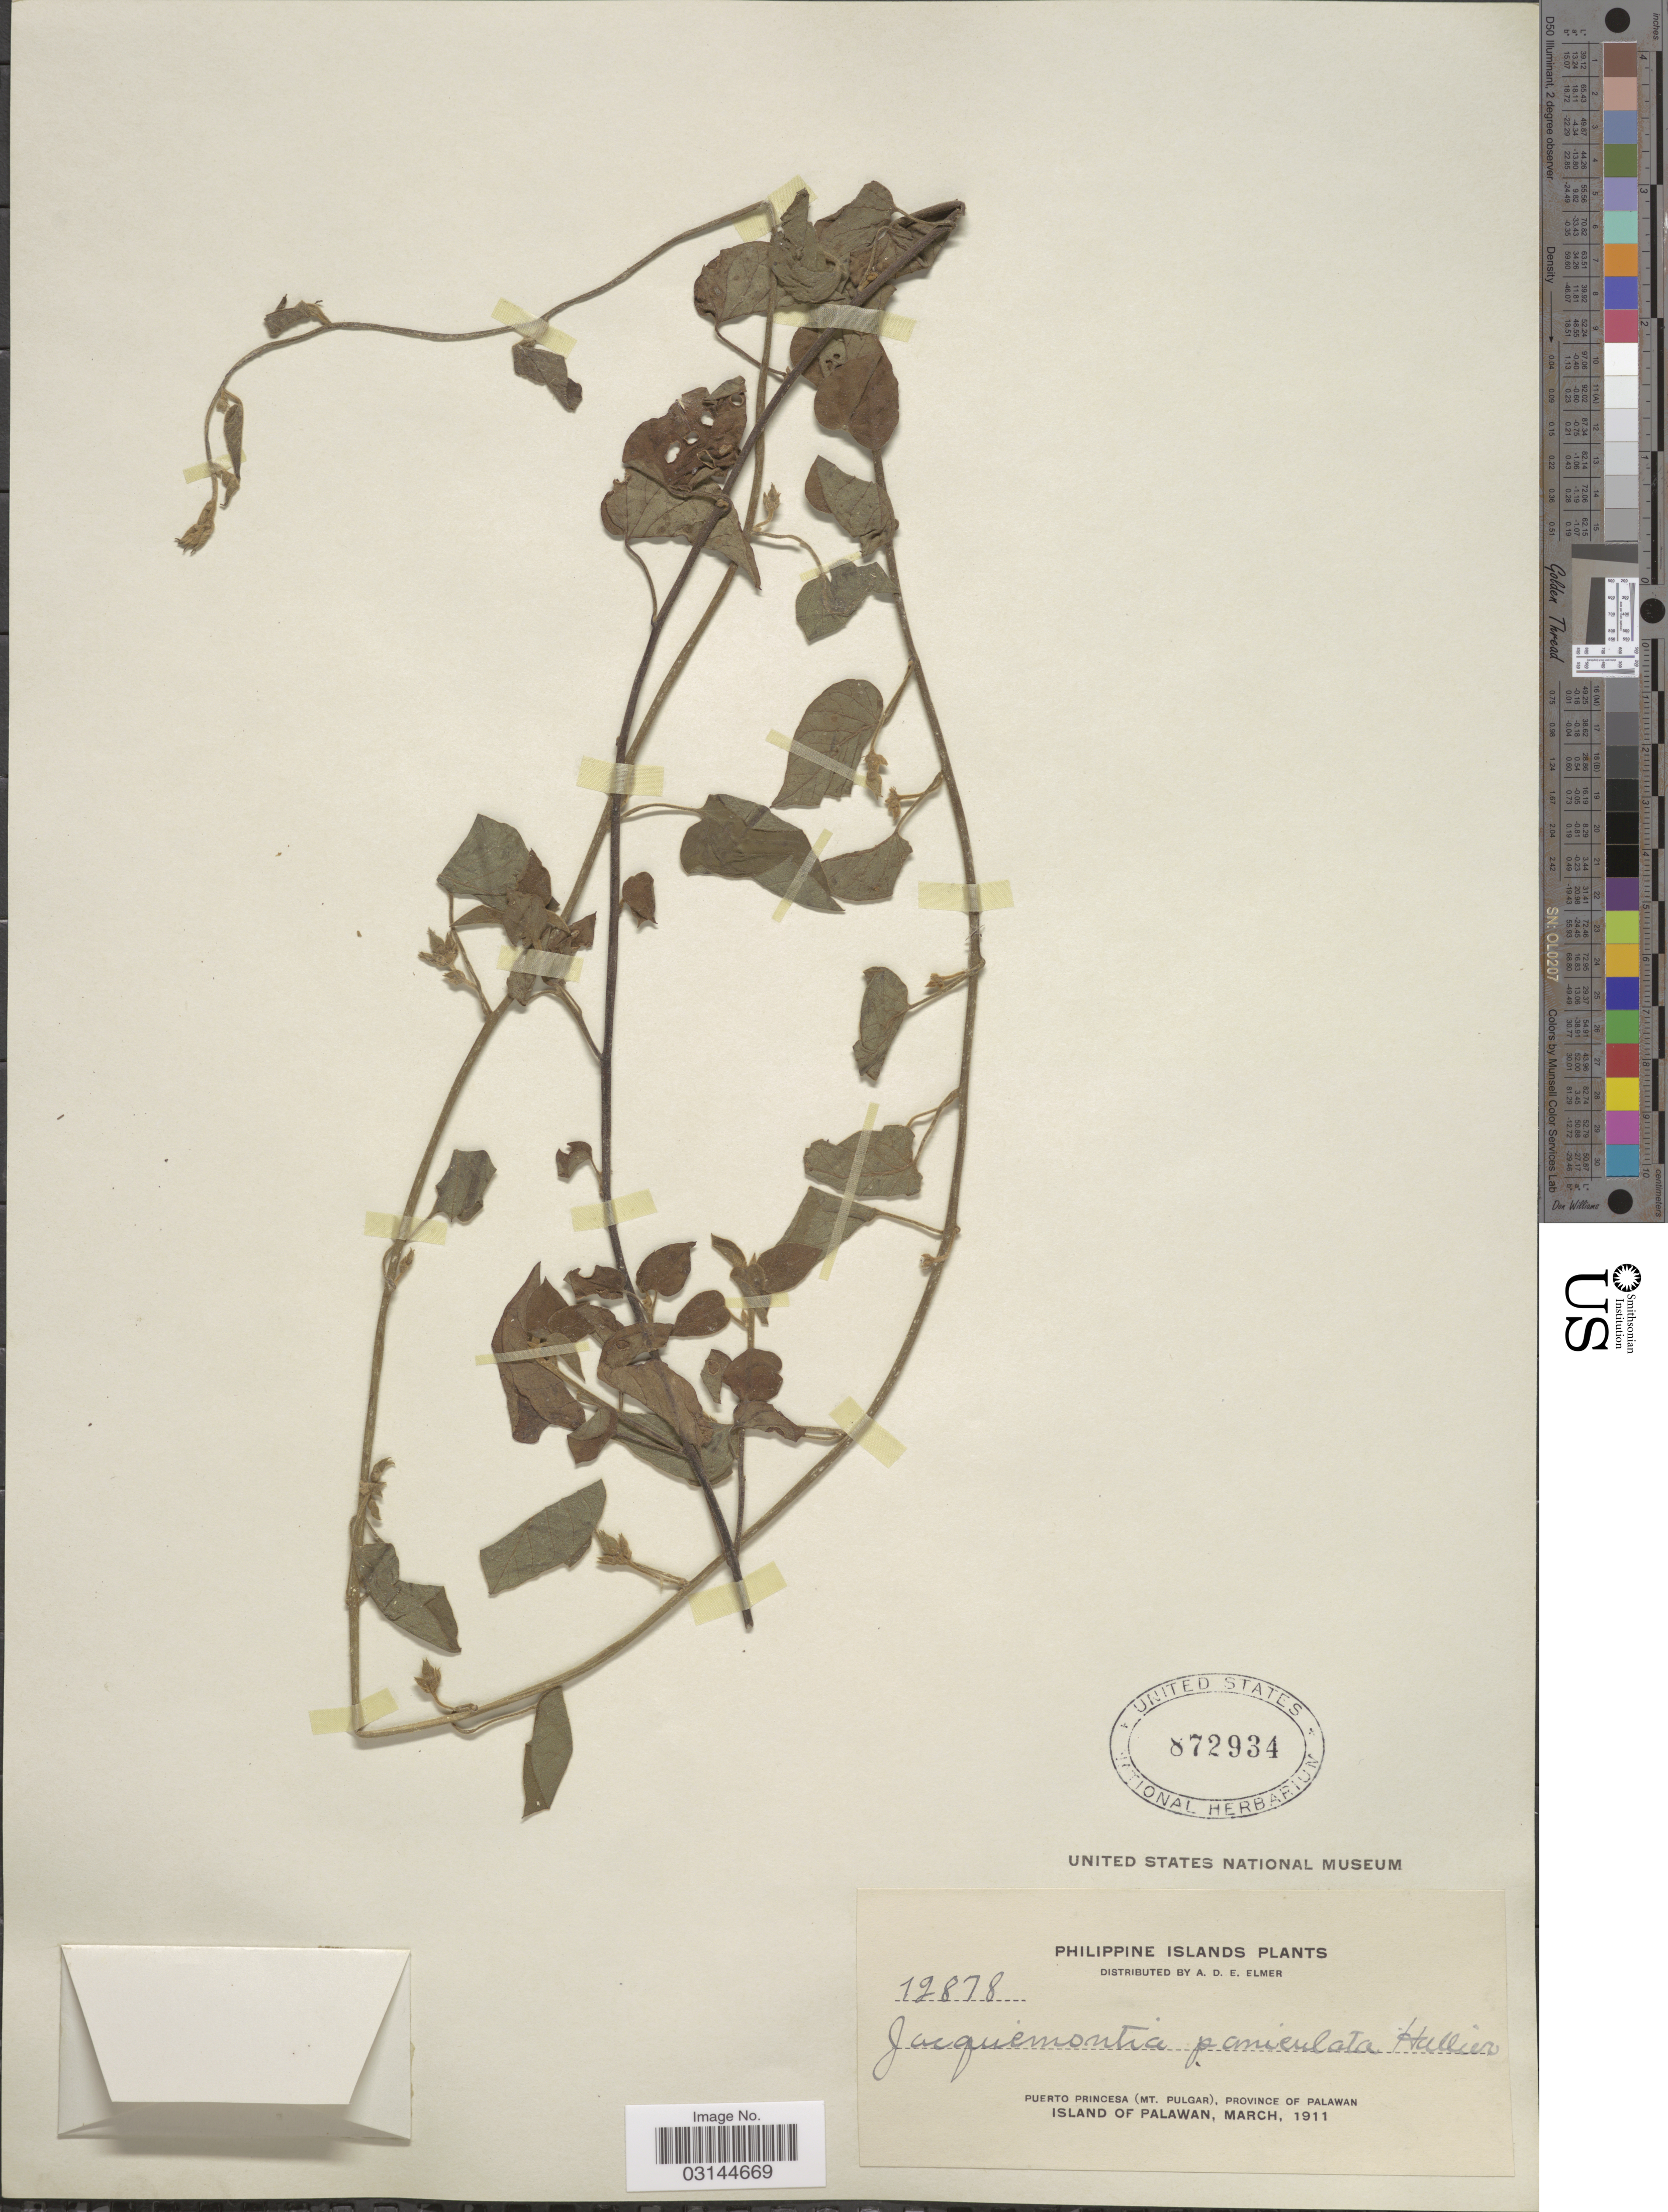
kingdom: Plantae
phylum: Tracheophyta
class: Magnoliopsida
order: Solanales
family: Convolvulaceae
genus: Jacquemontia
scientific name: Jacquemontia paniculata var. tomentosa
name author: (Warb.) Ooststr.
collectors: A. D. E. Elmer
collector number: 12878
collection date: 1911-03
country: Philippines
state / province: Mimaropa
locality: Puerto Princesa (Mt. Pulgar), Province of Palawan. Island of Palawan.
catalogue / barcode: US 872934